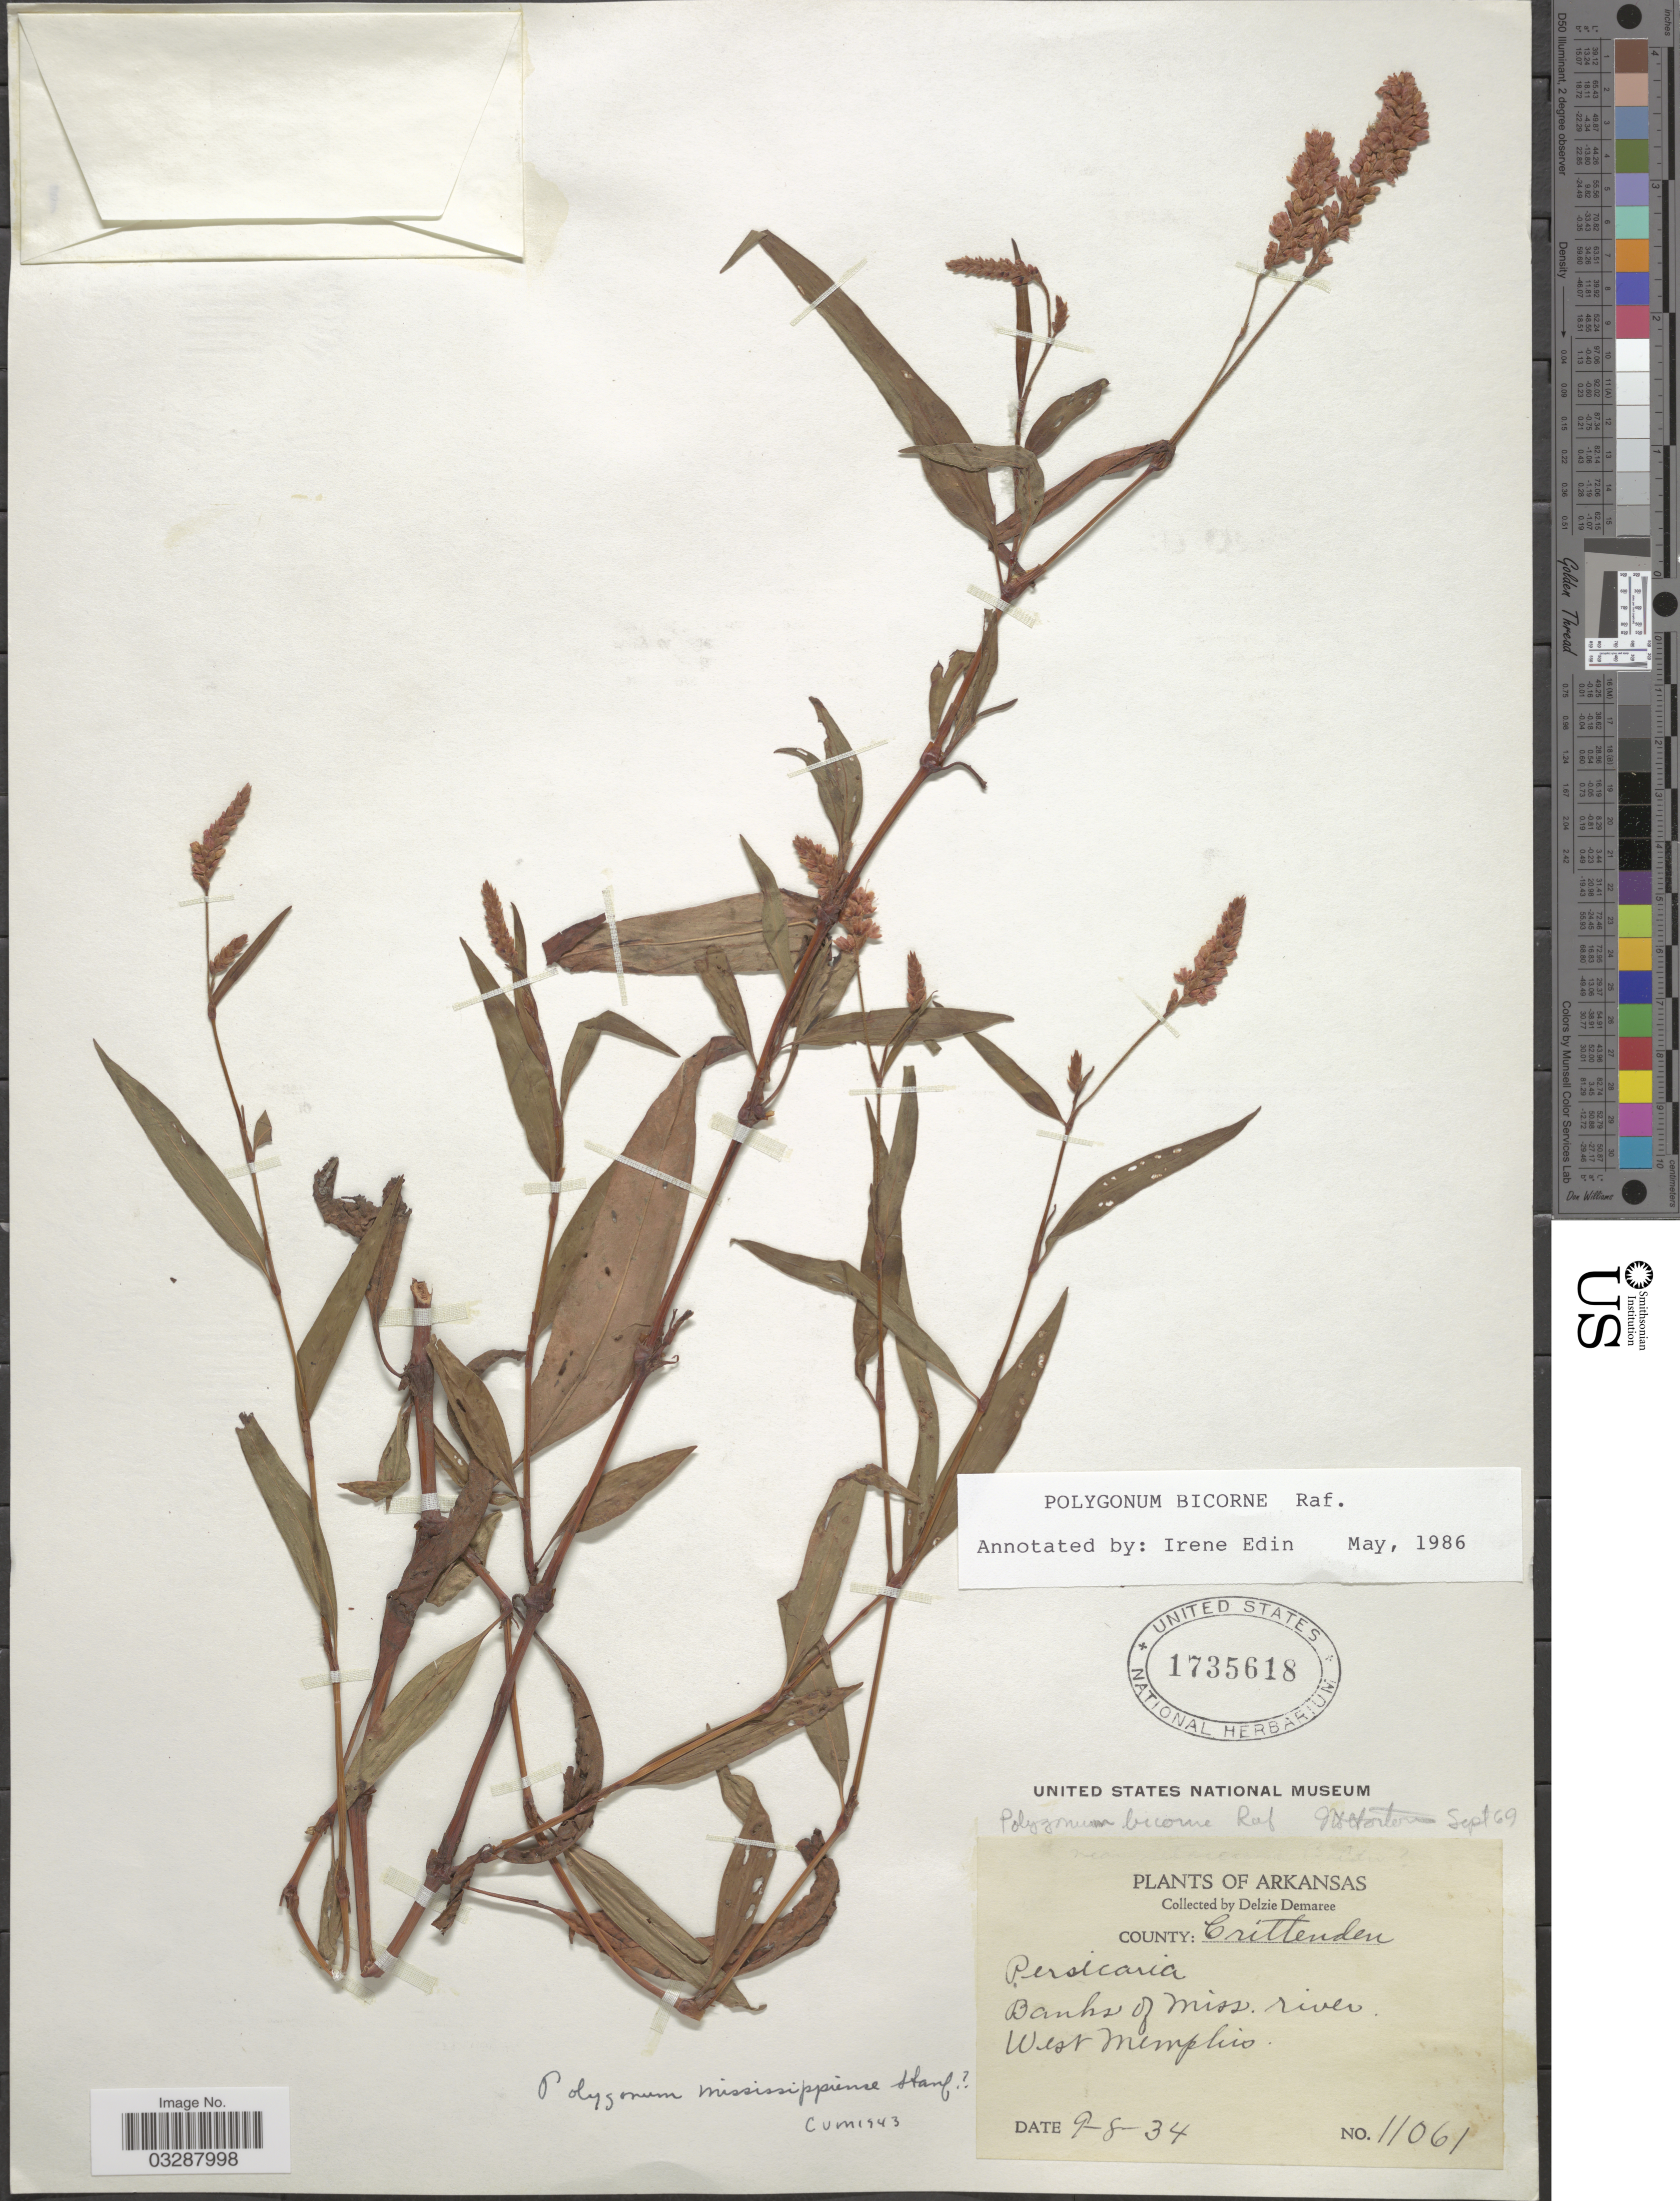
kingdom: Plantae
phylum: Tracheophyta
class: Magnoliopsida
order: Caryophyllales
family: Polygonaceae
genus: Persicaria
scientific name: Persicaria bicornis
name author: (Raf.) Nieuwl.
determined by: Atha, D. E.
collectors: D. Demaree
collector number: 11061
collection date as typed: Transcribed d/m/y: 8/9/34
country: United States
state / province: Arkansas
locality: County: Crittenden, Banks of Miss. river. West Memphis.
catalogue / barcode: US 1735618